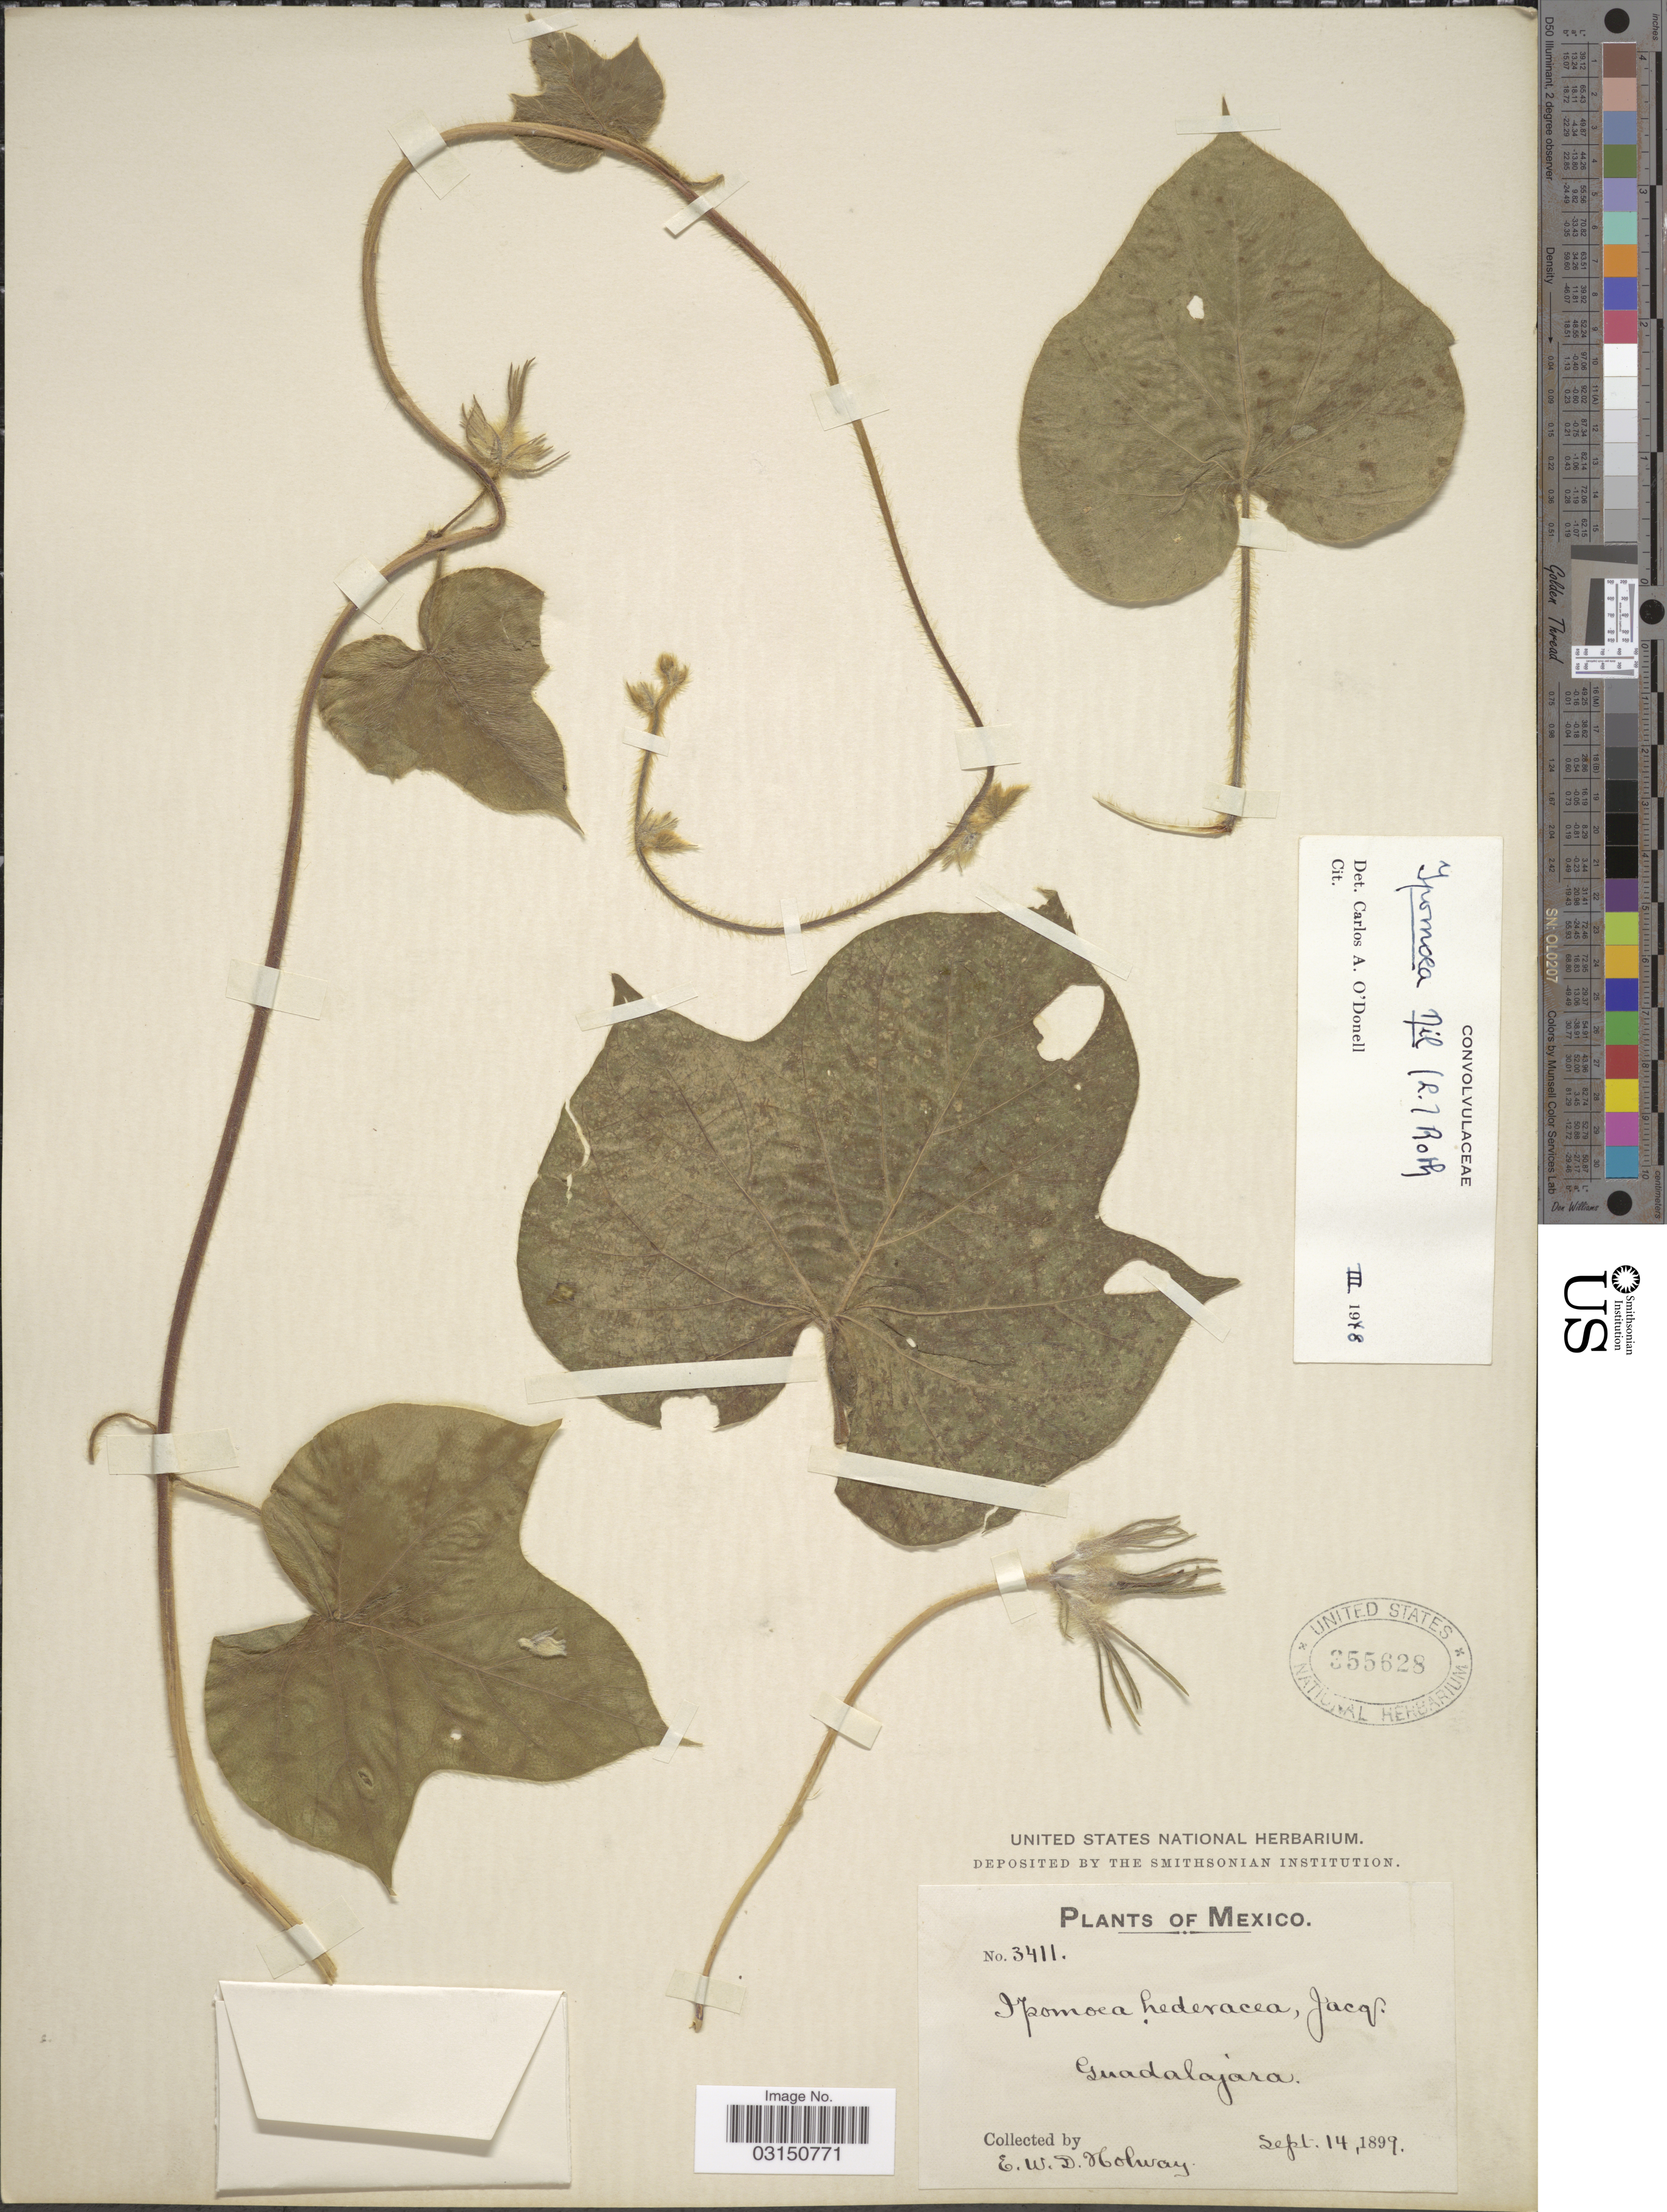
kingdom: Plantae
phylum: Tracheophyta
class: Magnoliopsida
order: Solanales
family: Convolvulaceae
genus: Ipomoea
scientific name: Ipomoea nil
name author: (L.) Roth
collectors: E. W. D. Holway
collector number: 3411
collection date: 1899-09-14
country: Mexico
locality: Guadalajara.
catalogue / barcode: US 355628